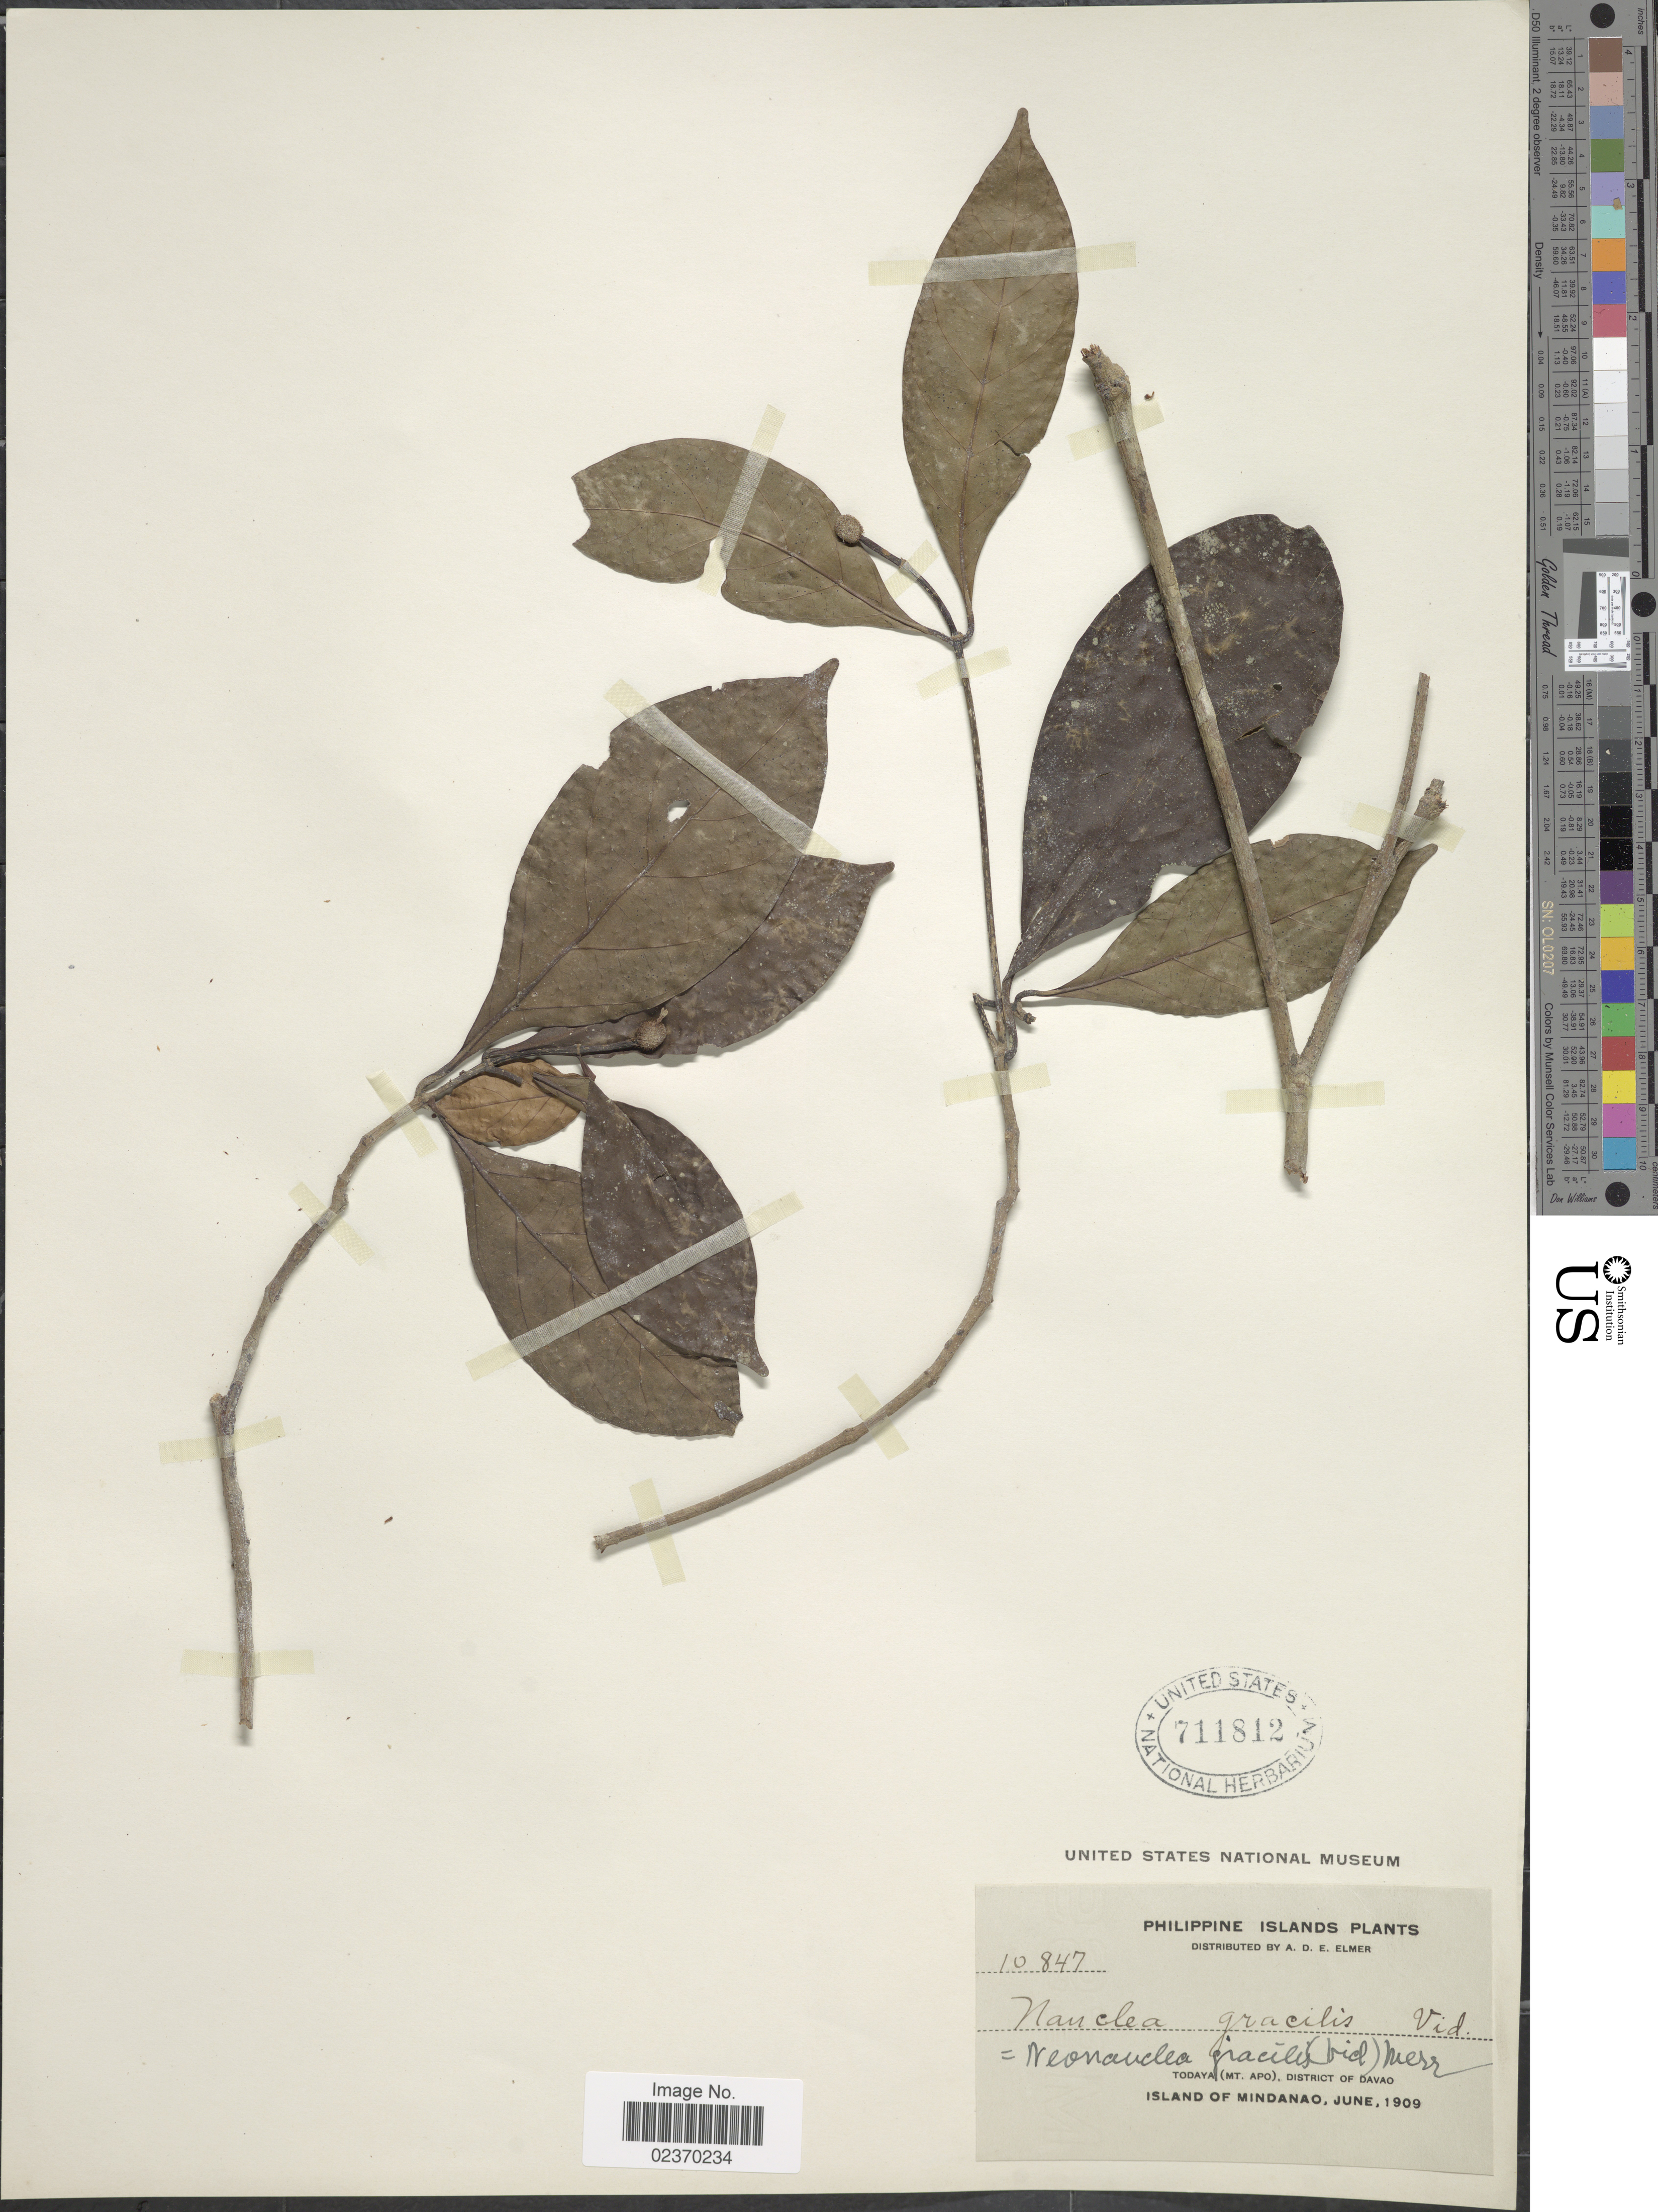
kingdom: Plantae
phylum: Tracheophyta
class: Magnoliopsida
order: Gentianales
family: Rubiaceae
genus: Neonauclea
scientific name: Neonauclea gracilis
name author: (Vidal) Merr.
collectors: A. D. E. Elmer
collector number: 10847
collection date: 1909-06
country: Philippines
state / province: Davao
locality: Philippine Islands, Todaya (Mt Apo), District of Davao, Island of Mindanao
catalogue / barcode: US 711812